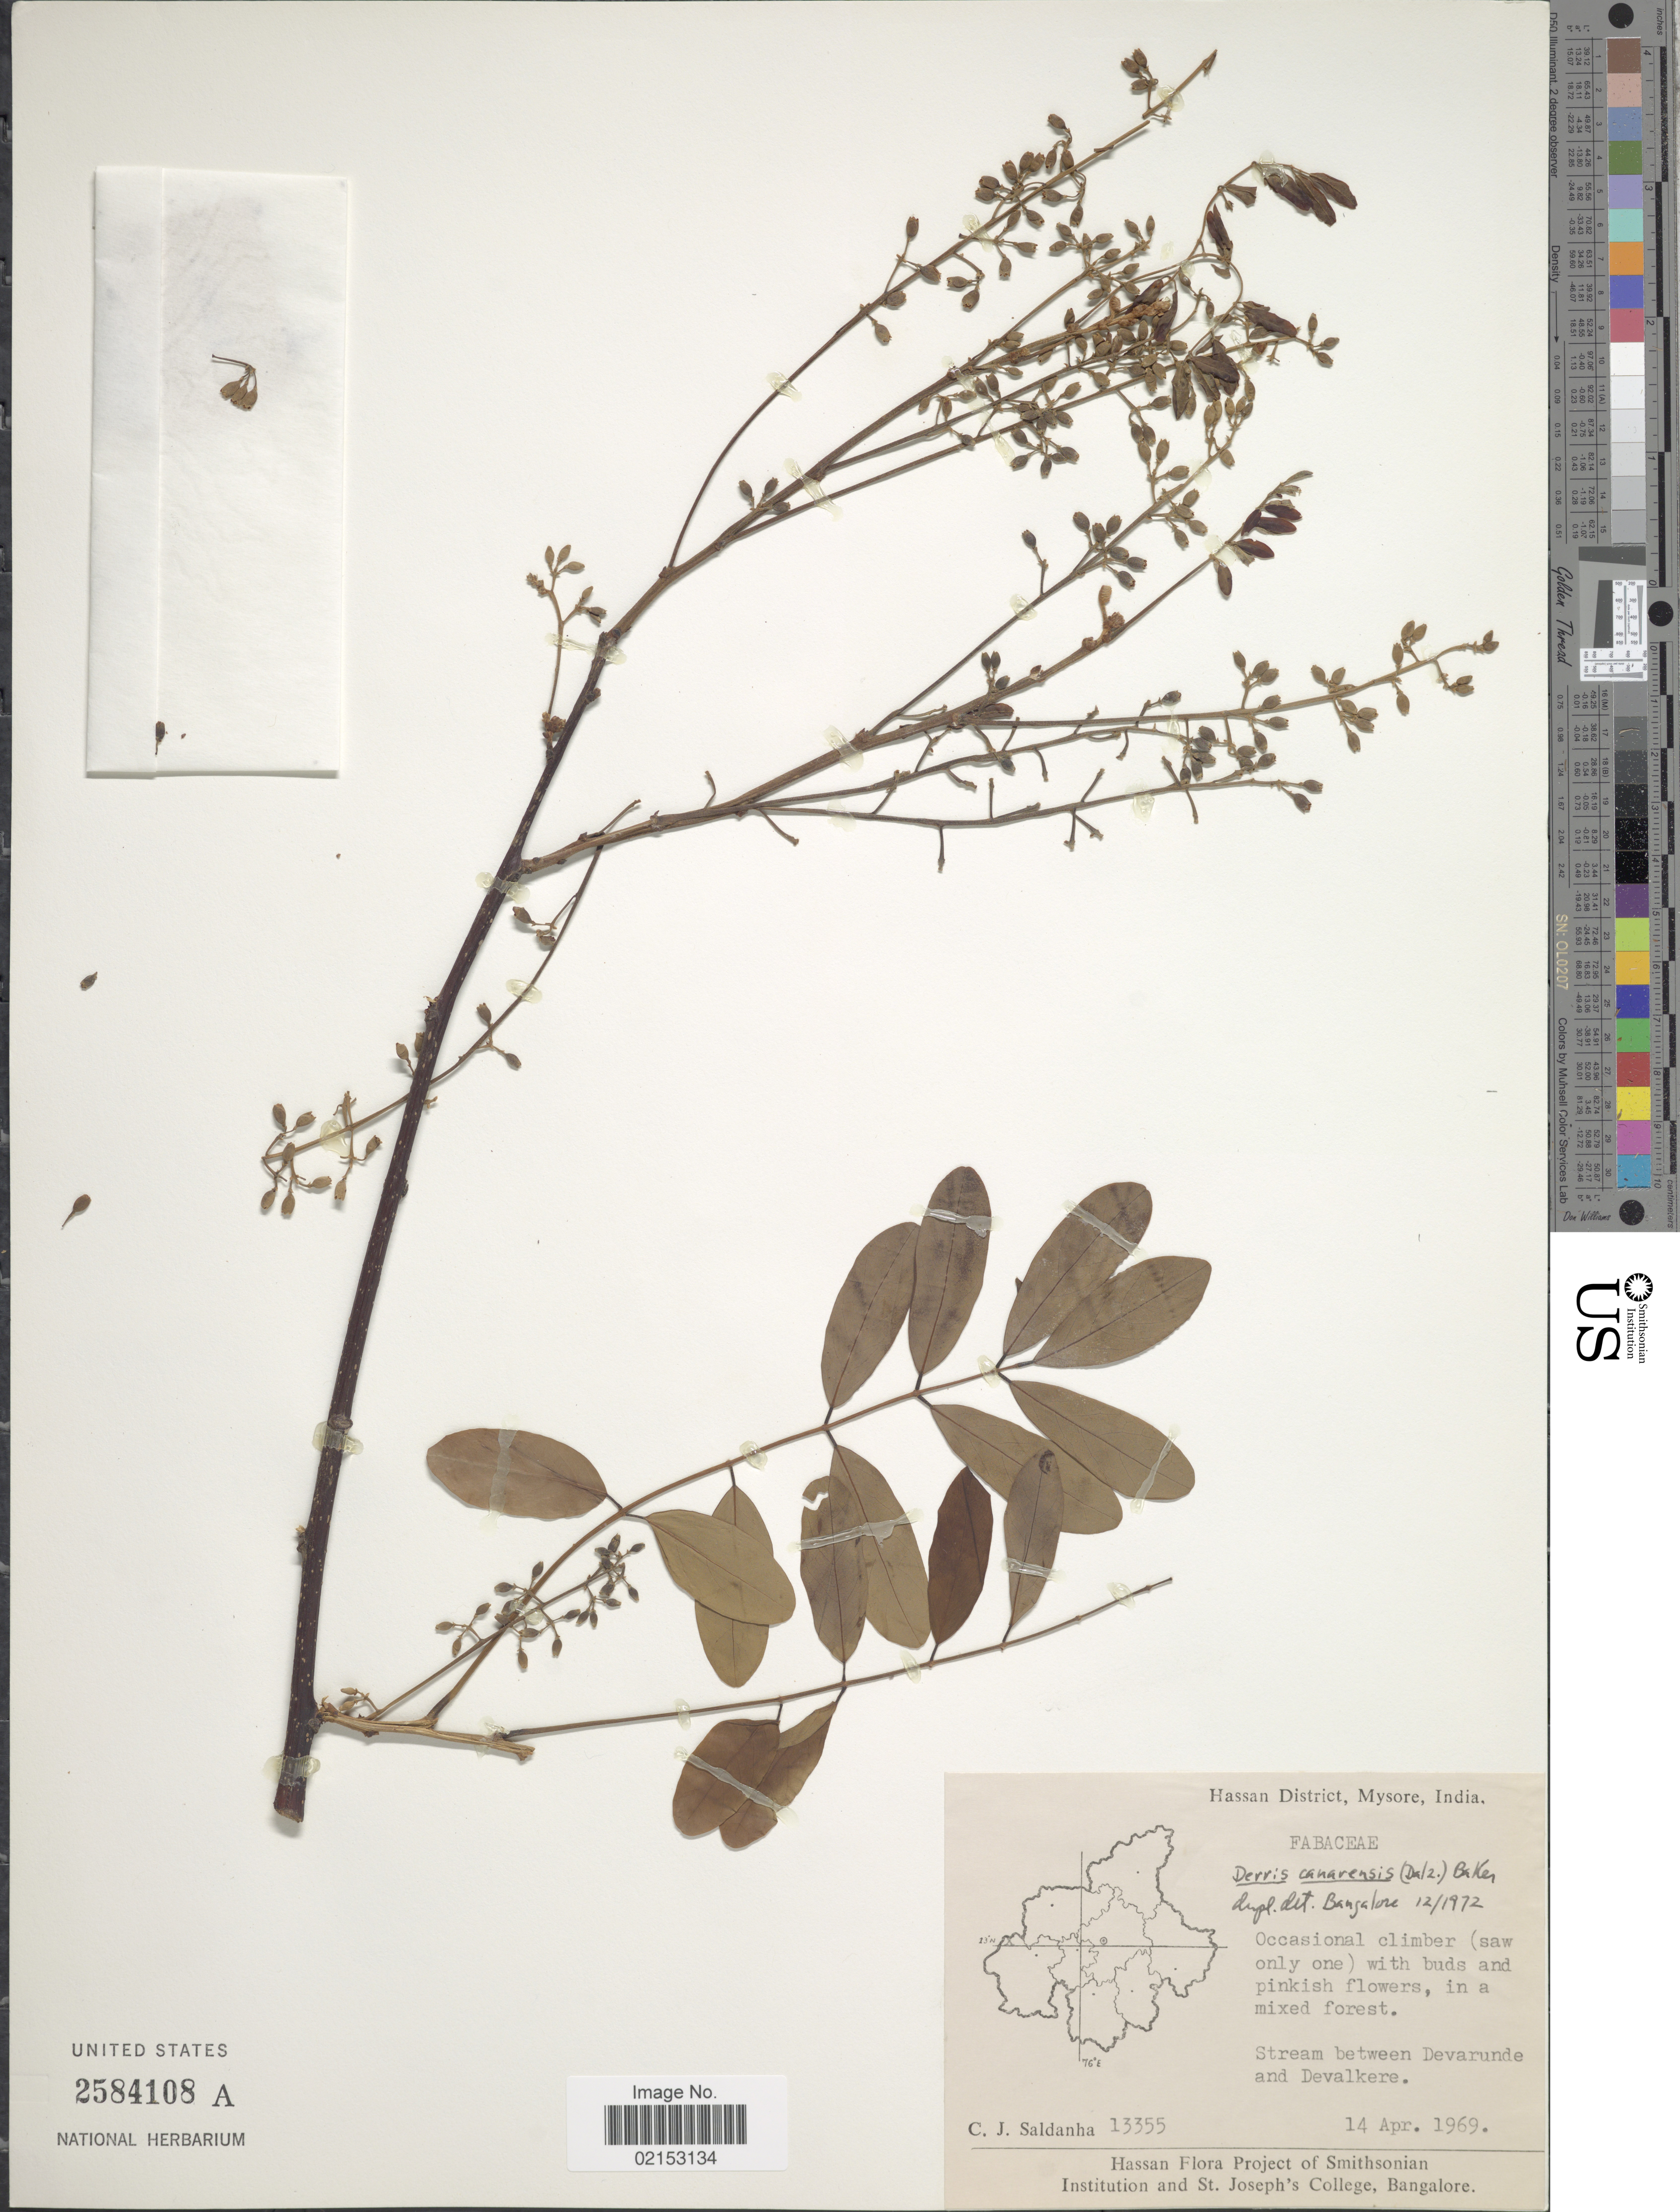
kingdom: Plantae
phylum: Tracheophyta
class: Magnoliopsida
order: Fabales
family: Fabaceae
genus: Derris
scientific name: Derris canarensis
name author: Baker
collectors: C. J. Saldanha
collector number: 13355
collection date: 1969-04-14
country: India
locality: Hassan District, Mysore, stream between Devarunde and Devalkere.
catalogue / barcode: US 2584108A